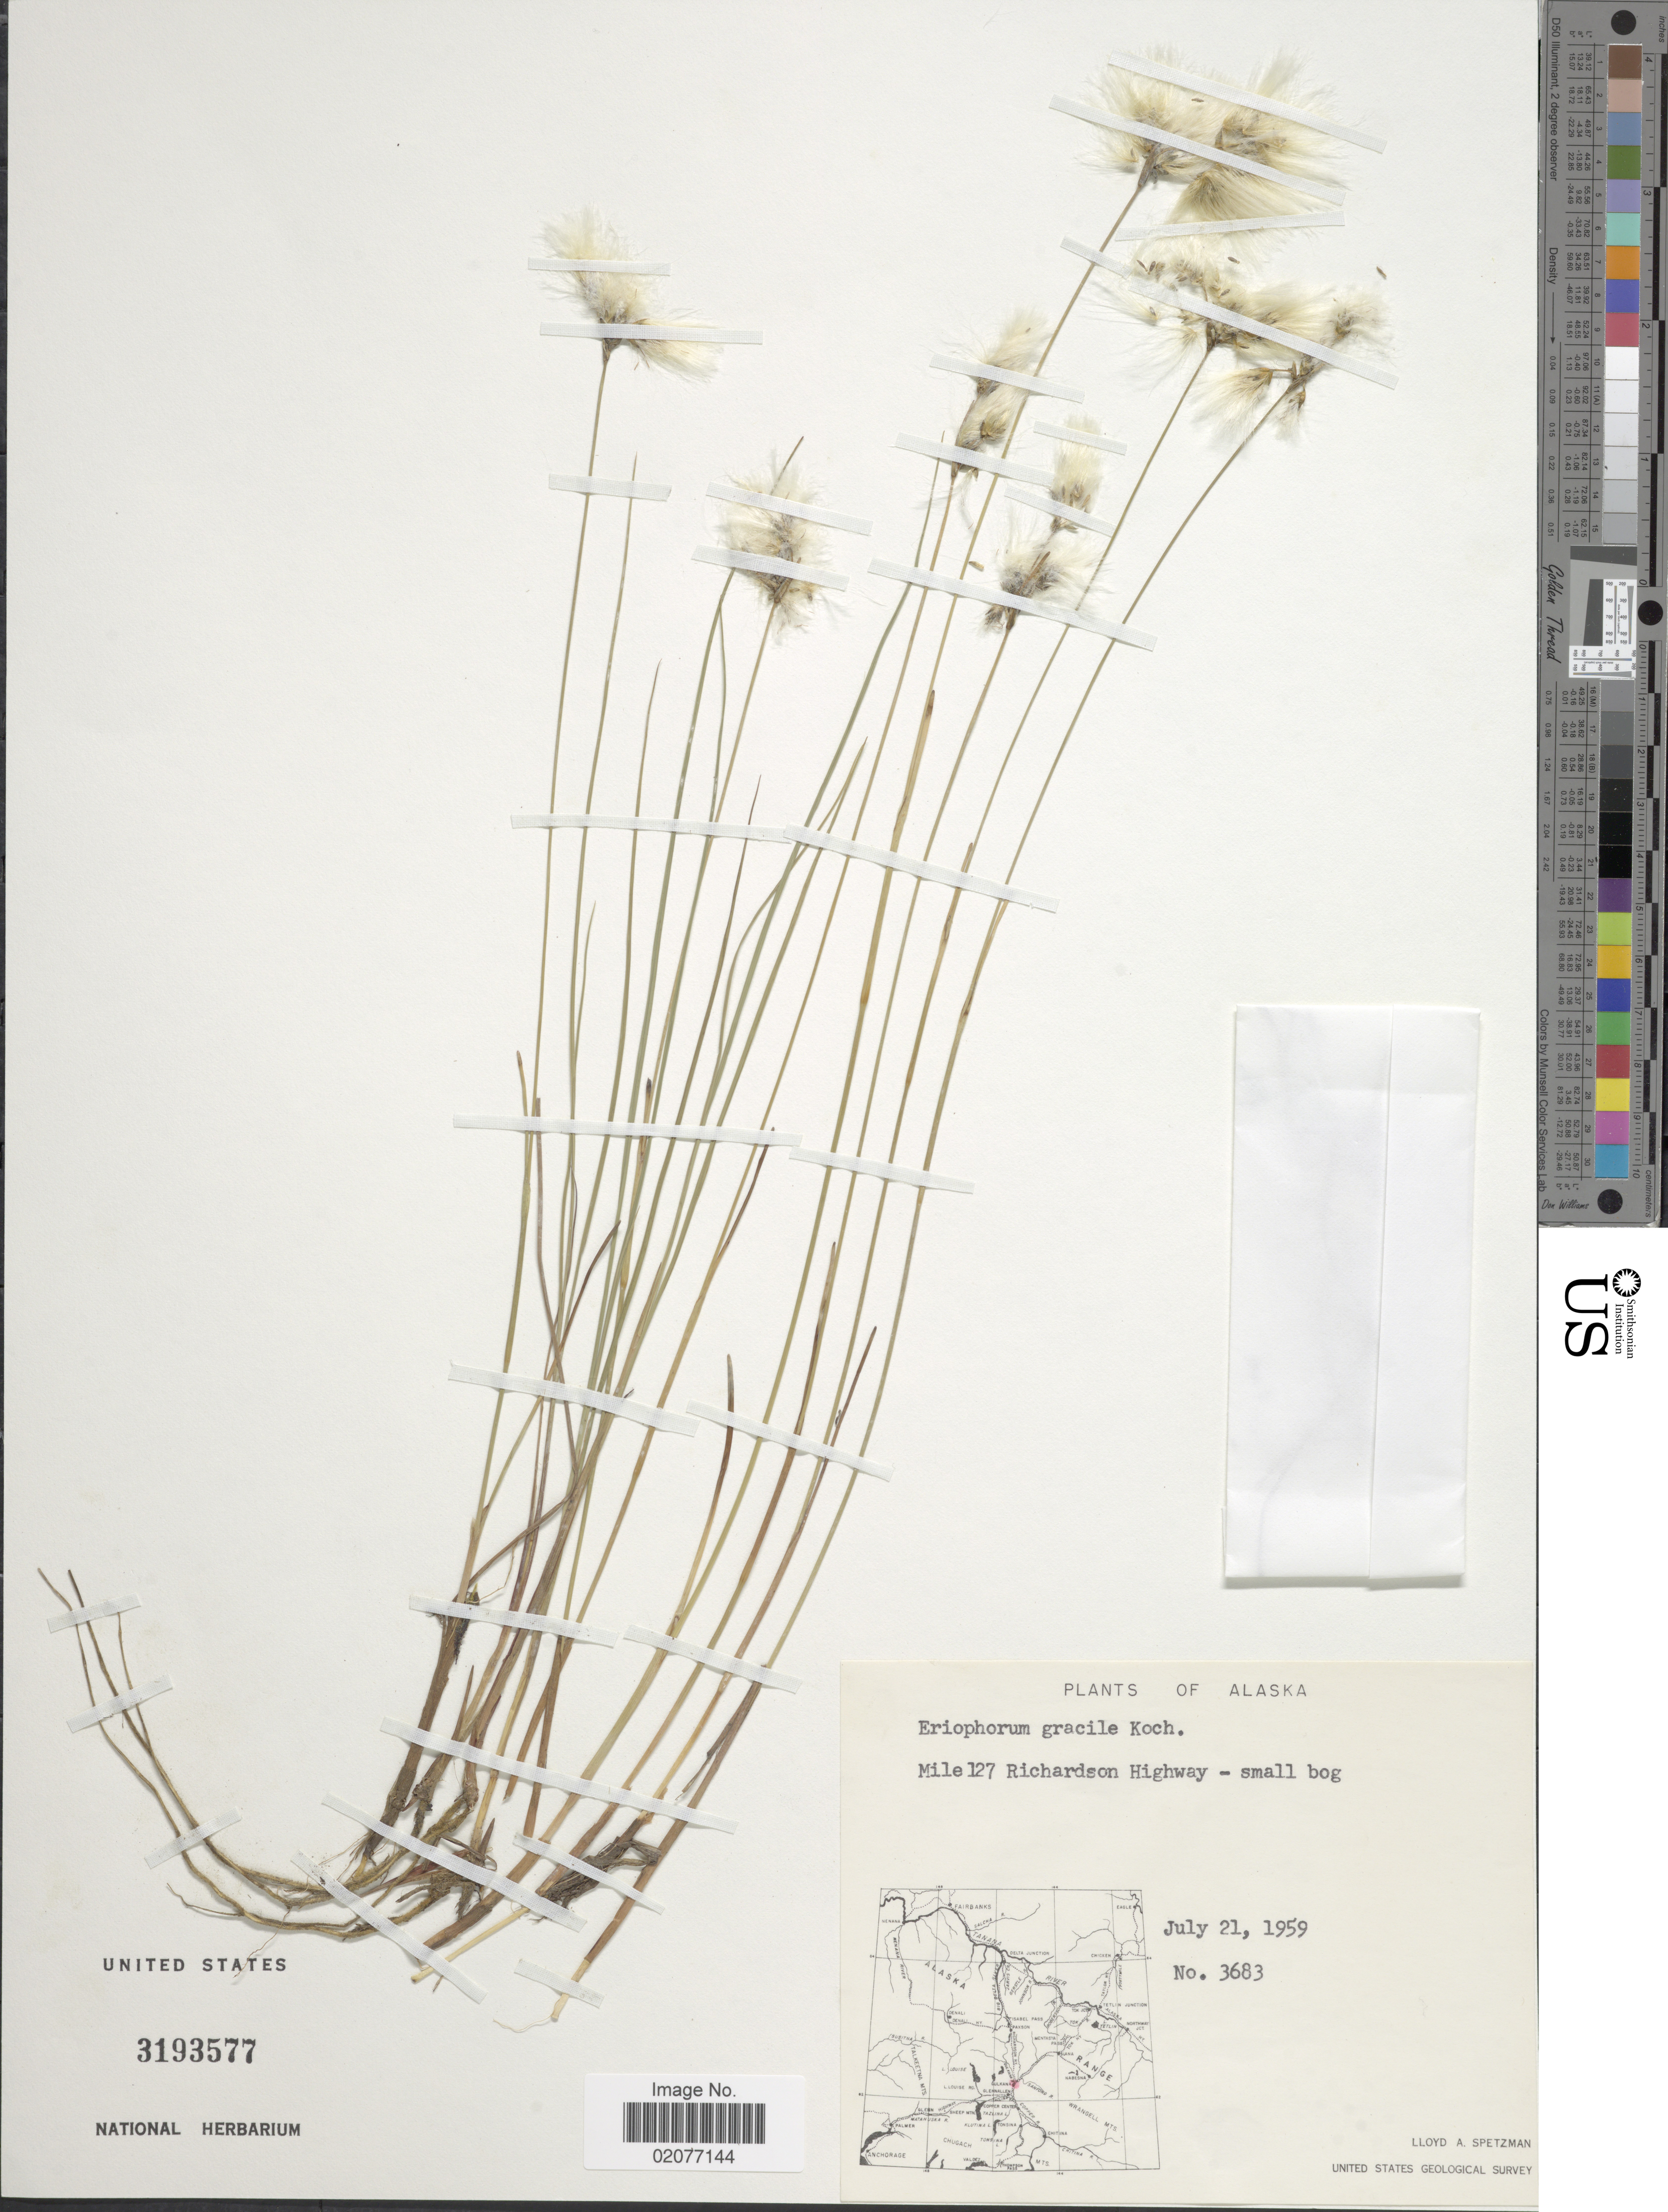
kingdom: Plantae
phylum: Tracheophyta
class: Liliopsida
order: Poales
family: Cyperaceae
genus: Eriophorum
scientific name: Eriophorum gracile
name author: W.D.J. Koch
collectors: L. Spetzman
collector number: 3683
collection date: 1959-07-21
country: United States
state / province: Alaska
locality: Mile 127 Richardson Highway - small bog.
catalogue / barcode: US 3193577